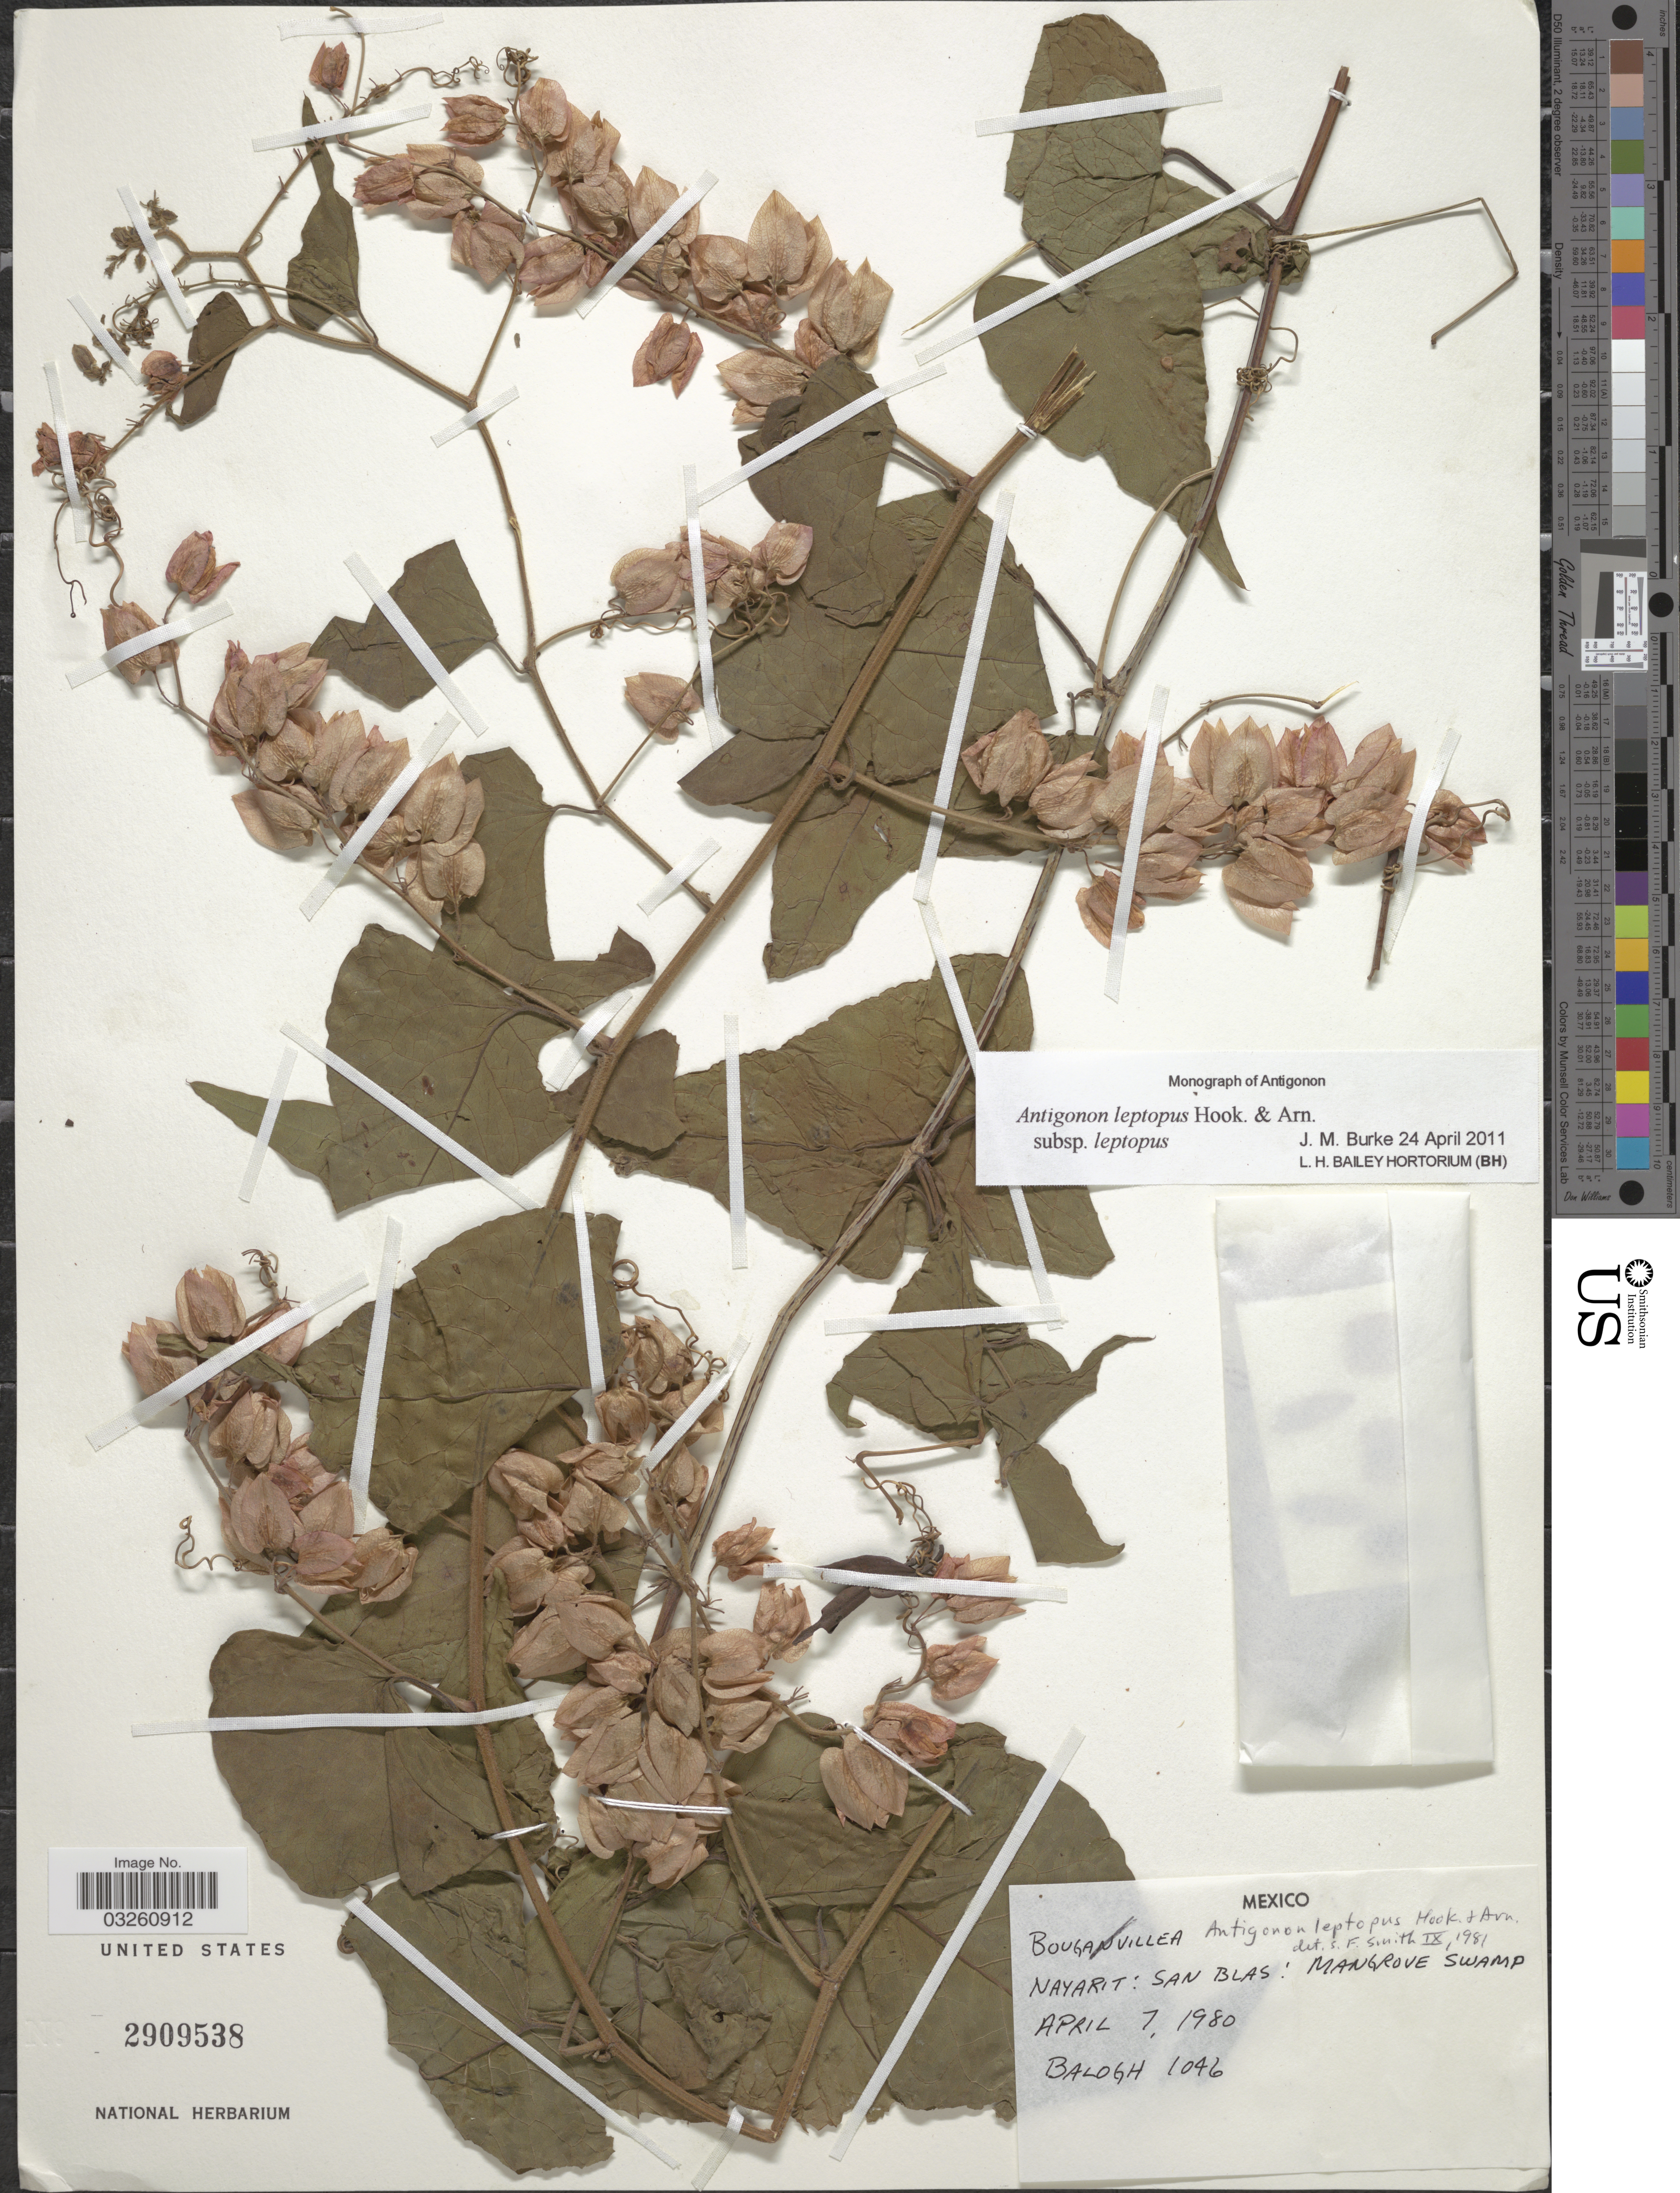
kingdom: Plantae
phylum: Tracheophyta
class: Magnoliopsida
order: Caryophyllales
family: Polygonaceae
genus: Antigonon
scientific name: Antigonon leptopus subsp. leptopus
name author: Hook. & Arn.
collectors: -. Balogh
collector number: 1046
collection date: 1980-04-07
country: Mexico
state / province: Nayarit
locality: San Blas: Mangrove Swamp.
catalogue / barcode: US 2909538